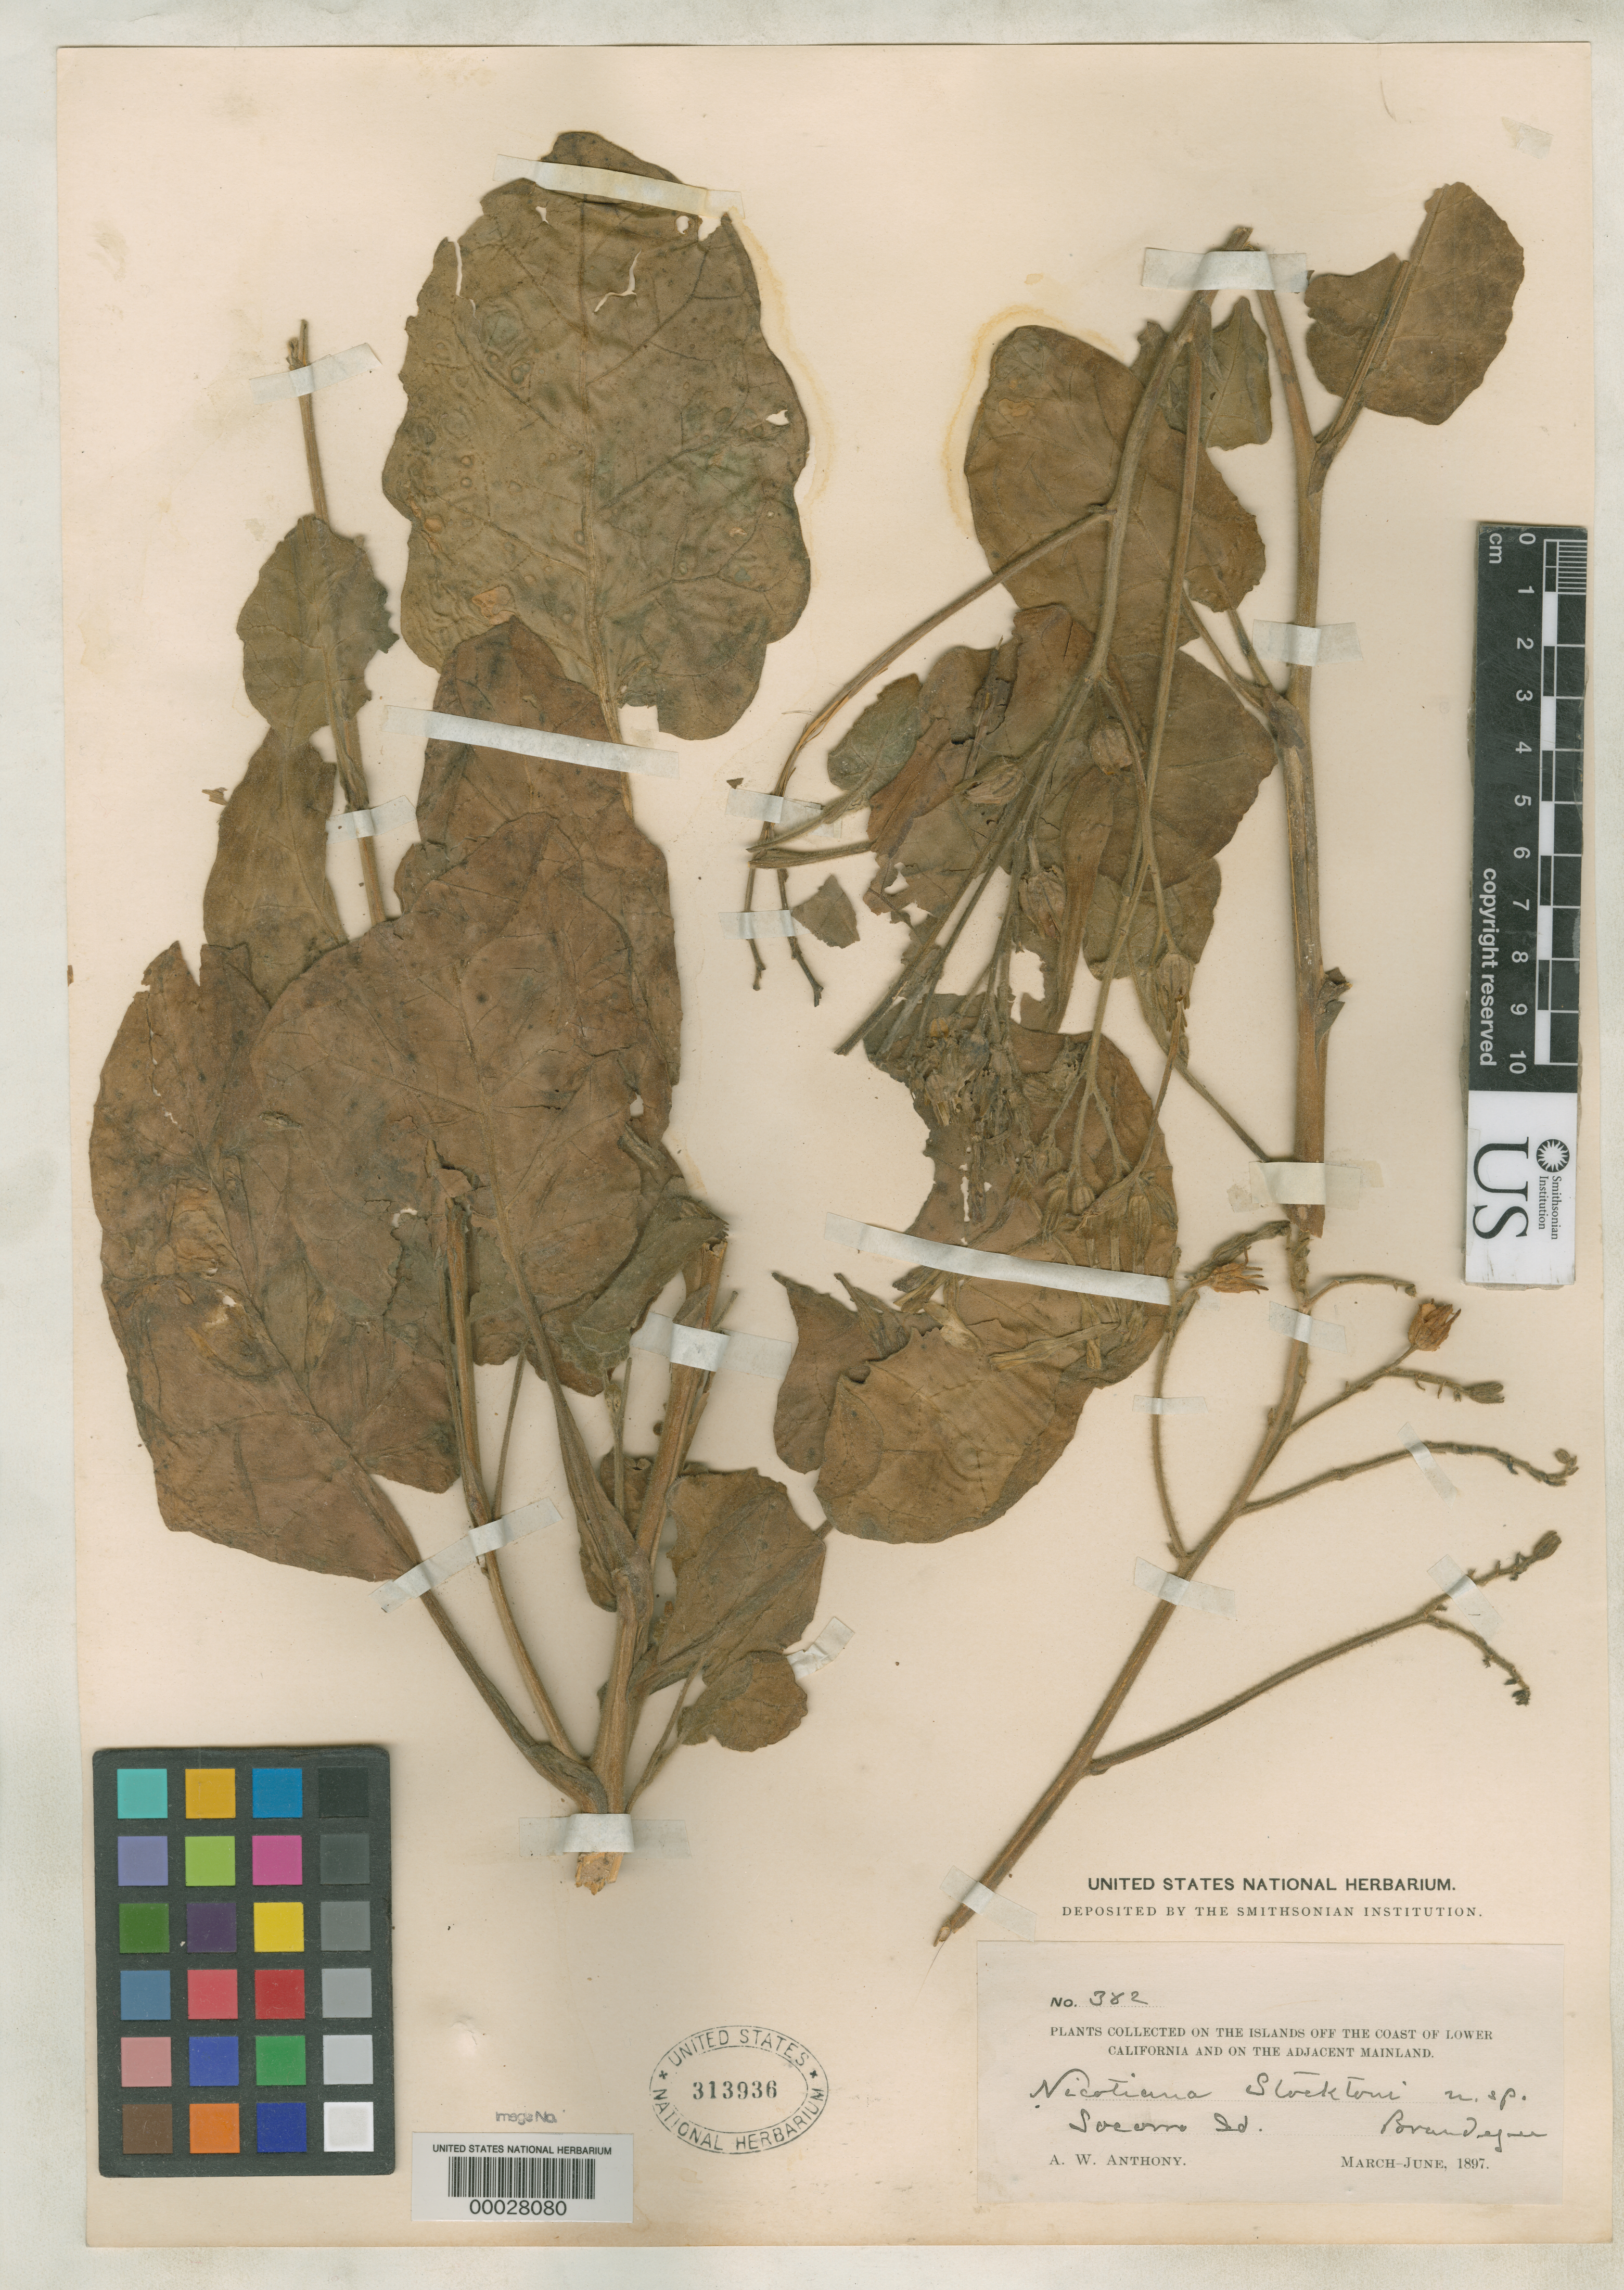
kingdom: Plantae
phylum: Tracheophyta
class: Magnoliopsida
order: Solanales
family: Solanaceae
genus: Nicotiana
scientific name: Nicotiana stockoni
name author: Brandegee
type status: Isotype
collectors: A. Stockton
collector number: Anthony 382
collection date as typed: Mar 1897 to -- Jun 1897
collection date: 1897-03/1897-06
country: Mexico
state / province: Colima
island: Socorro Island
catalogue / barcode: US 313936